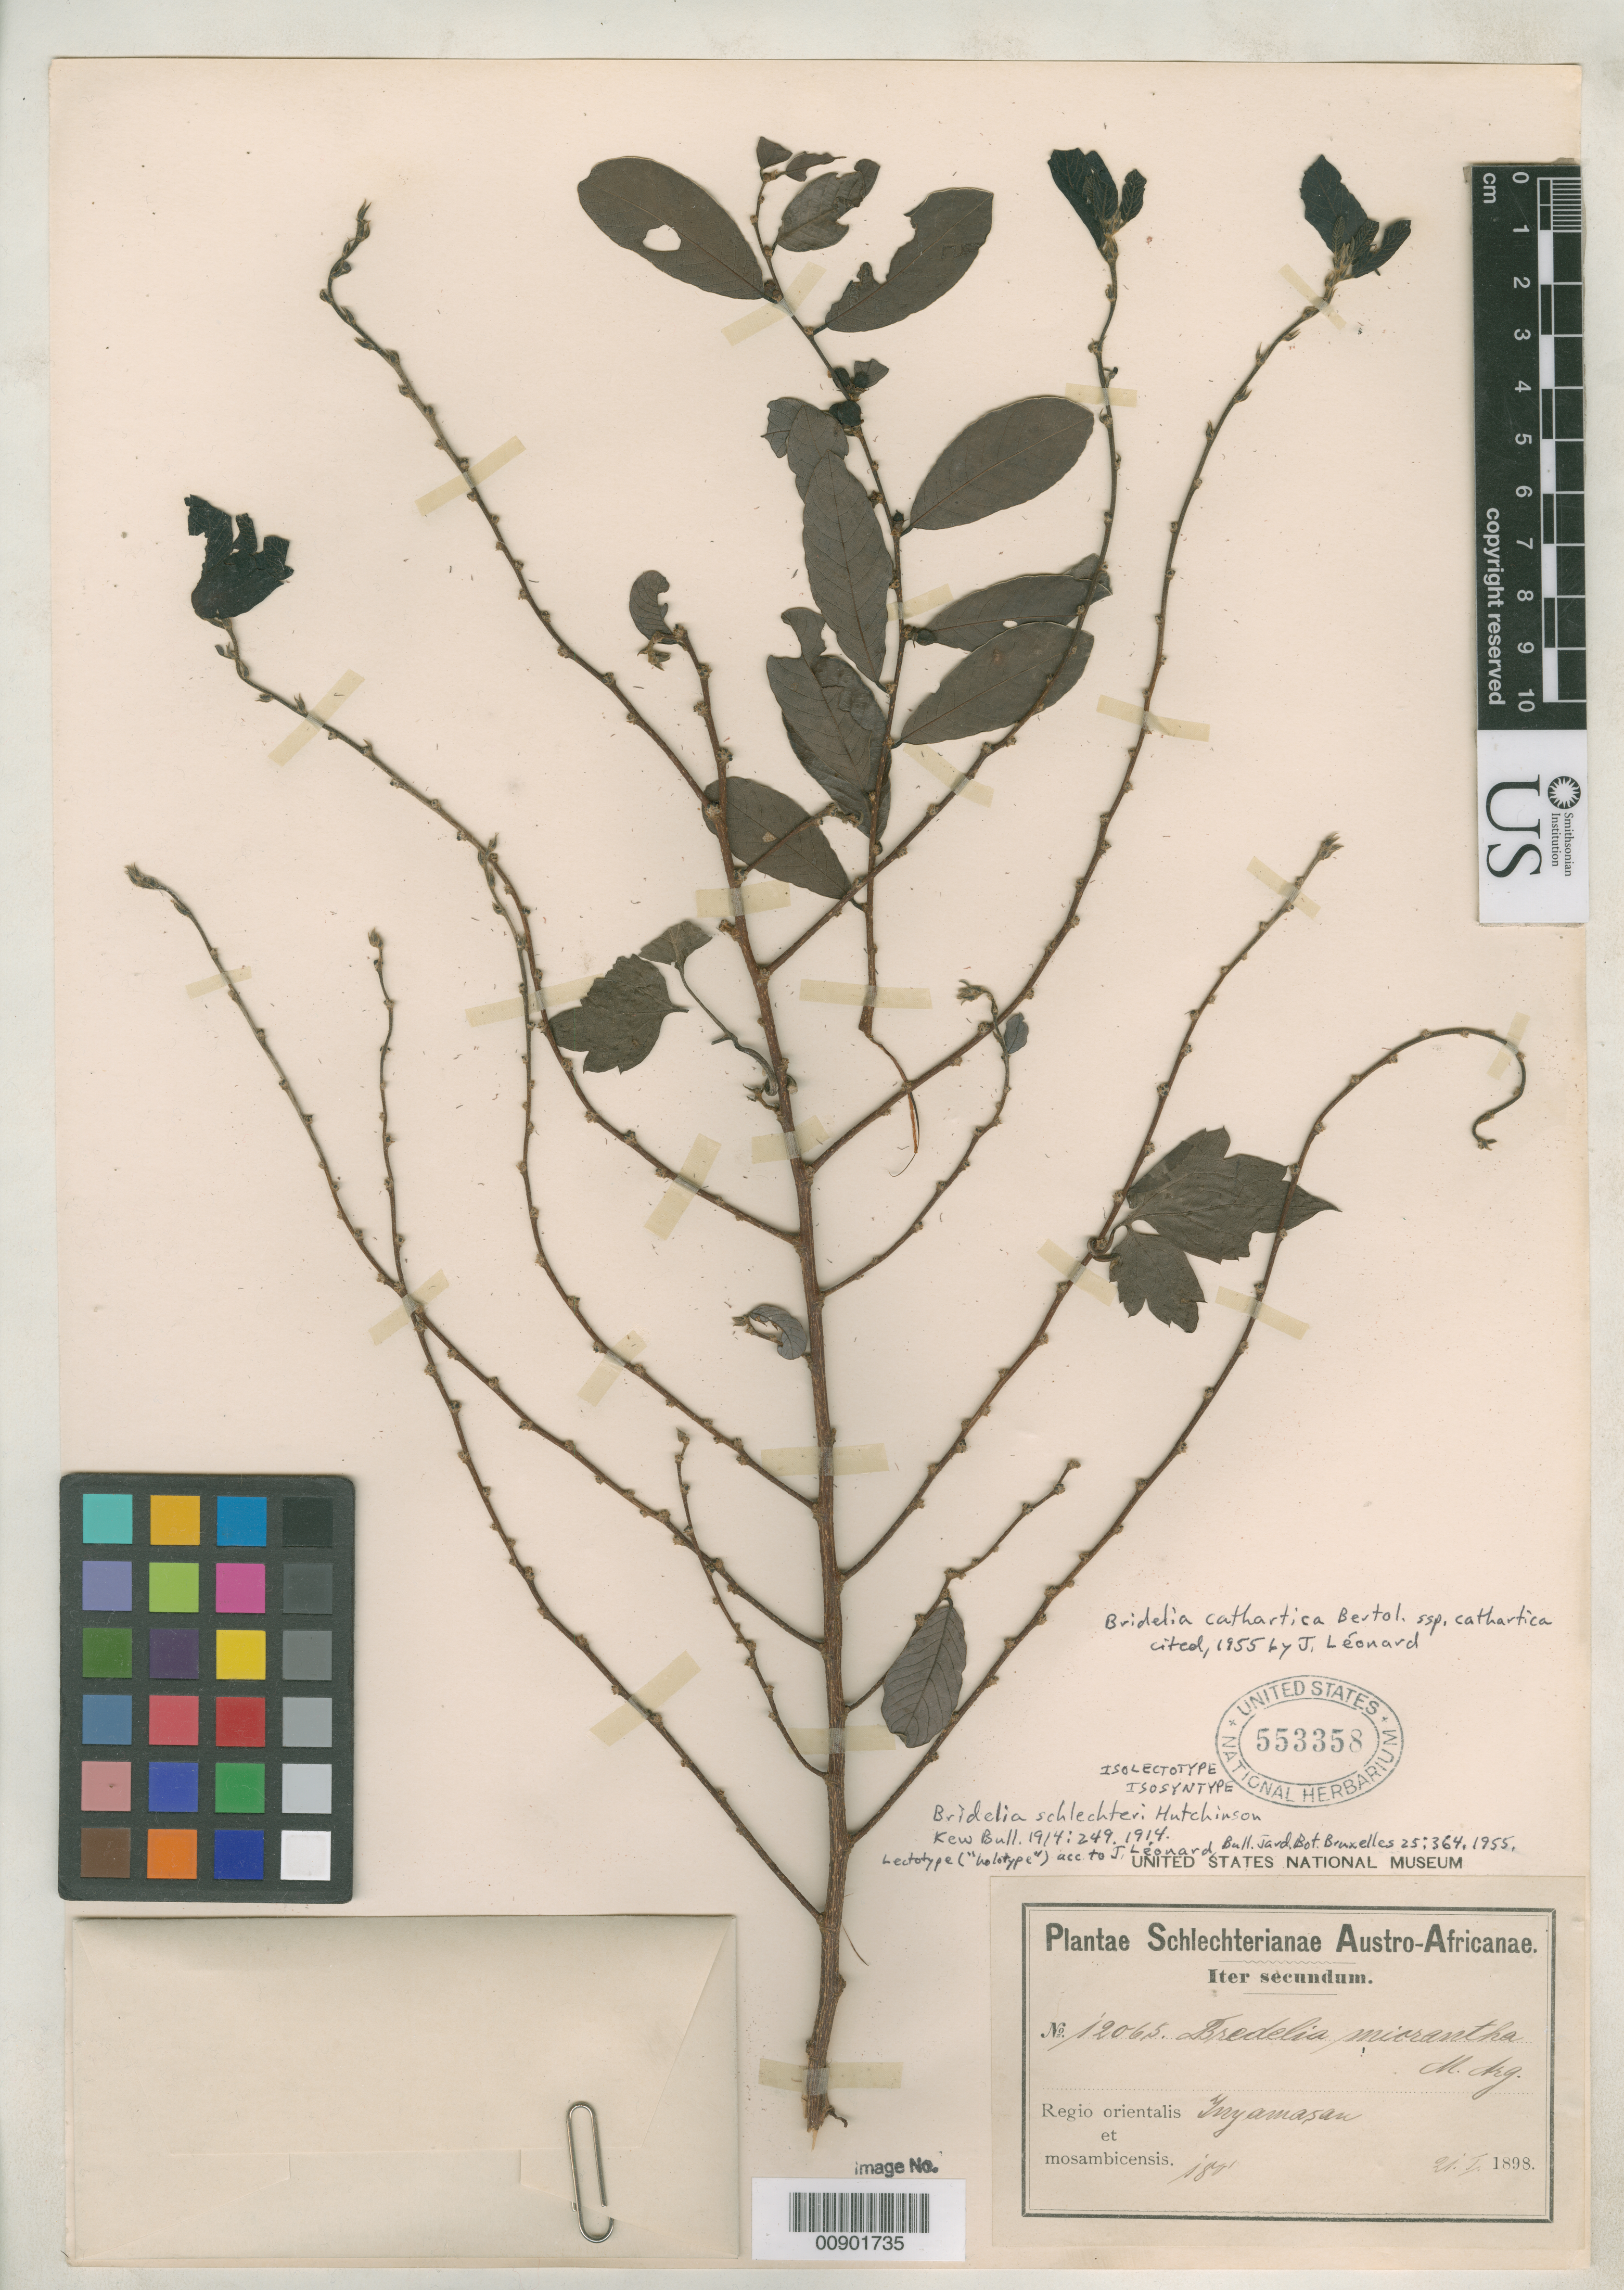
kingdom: Plantae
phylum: Tracheophyta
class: Magnoliopsida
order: Malpighiales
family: Phyllanthaceae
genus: Bridelia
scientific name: Bridelia schlechteri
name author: Hutch.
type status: Isolectotype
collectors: F. R. R. Schlechter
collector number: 12065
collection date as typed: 21 Jan 1898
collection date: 1898-01-21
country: Mozambique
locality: Region orientalis et mosambicensis. Inyamasan.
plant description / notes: Current name as cited by J. Leonard, 1955.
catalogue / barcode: US 553358